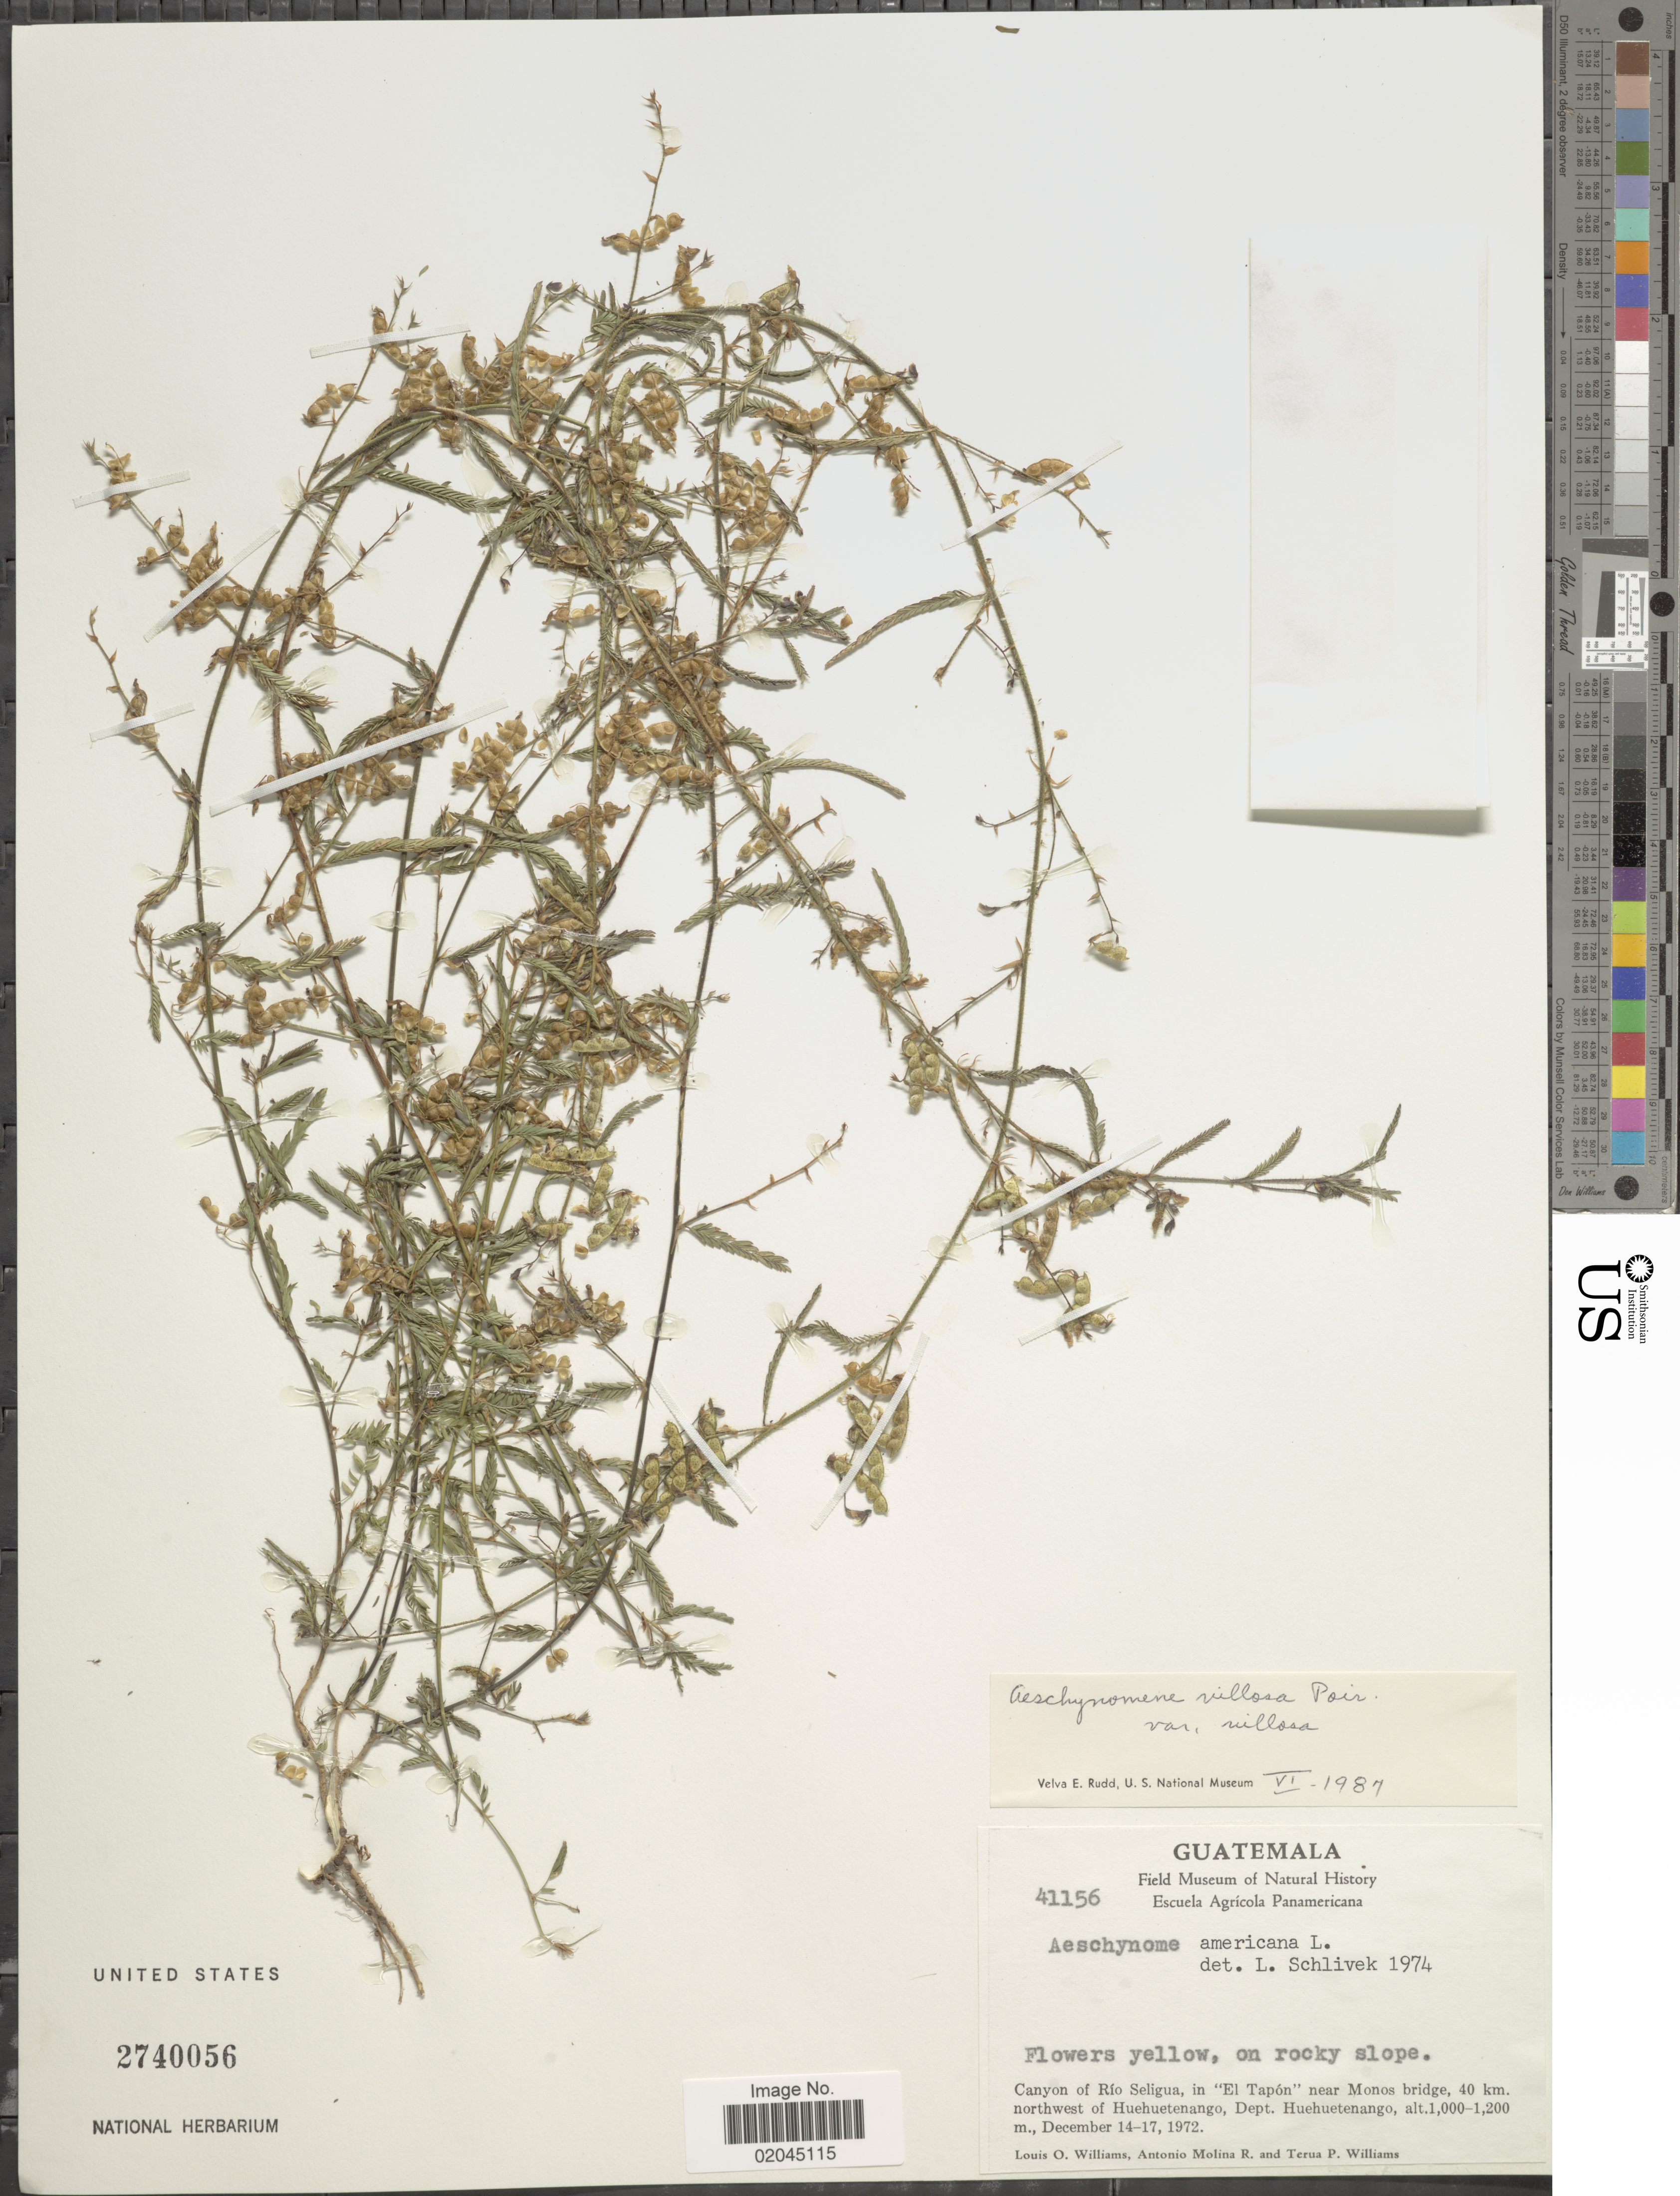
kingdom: Plantae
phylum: Tracheophyta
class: Magnoliopsida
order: Fabales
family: Fabaceae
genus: Aeschynomene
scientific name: Aeschynomene villosa var. villosa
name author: Poir.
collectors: L. O. Williams, A. Molina R. & T. P. Williams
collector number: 41156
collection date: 1972-12-14/1972-12-17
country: Guatemala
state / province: Huehuetenango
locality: Canyon of Rio Seligua, in "El Tapon" near Monos bridge 40 km northwest of Huehuetenango, Dept. Huehuetenango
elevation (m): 1000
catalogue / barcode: US 2740056